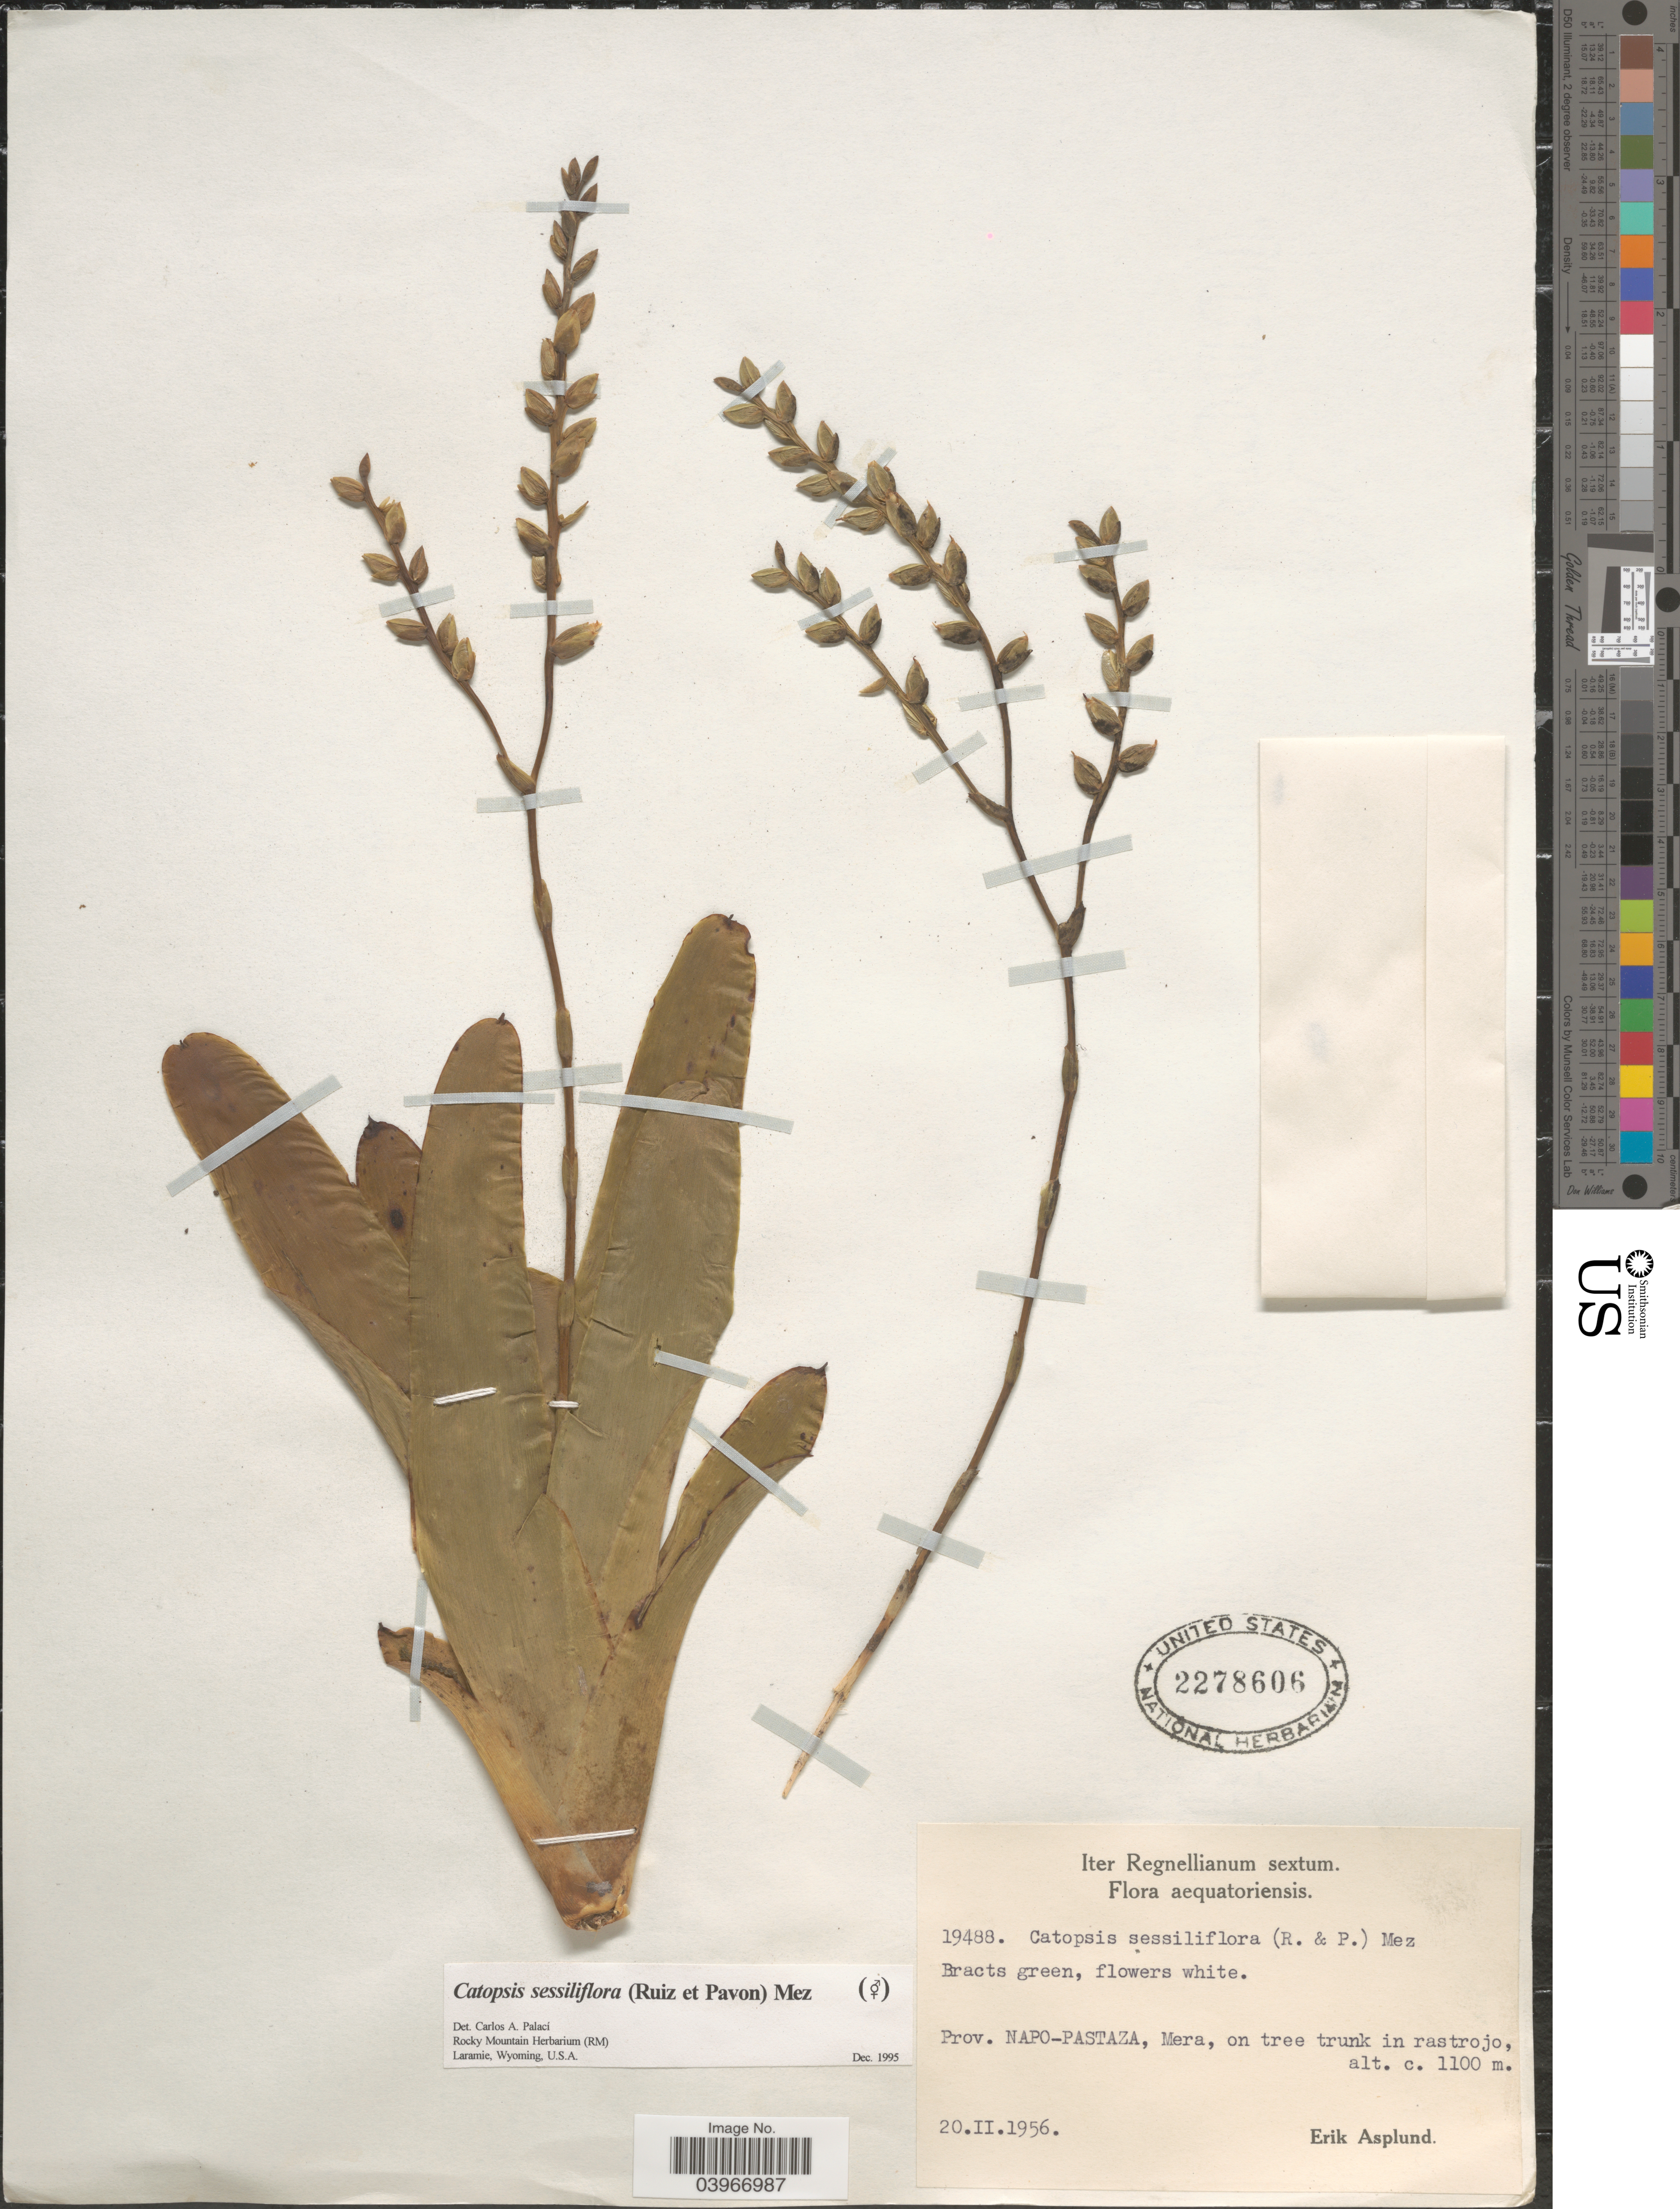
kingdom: Plantae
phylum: Tracheophyta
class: Liliopsida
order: Poales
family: Bromeliaceae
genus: Catopsis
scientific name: Catopsis sessiliflora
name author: (Ruiz & Pav.) Mez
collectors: E. Asplund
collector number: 19488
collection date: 1956-02-20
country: Ecuador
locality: Prov. Napo-Pastaza, Mera.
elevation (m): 1100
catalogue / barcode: US 2278606